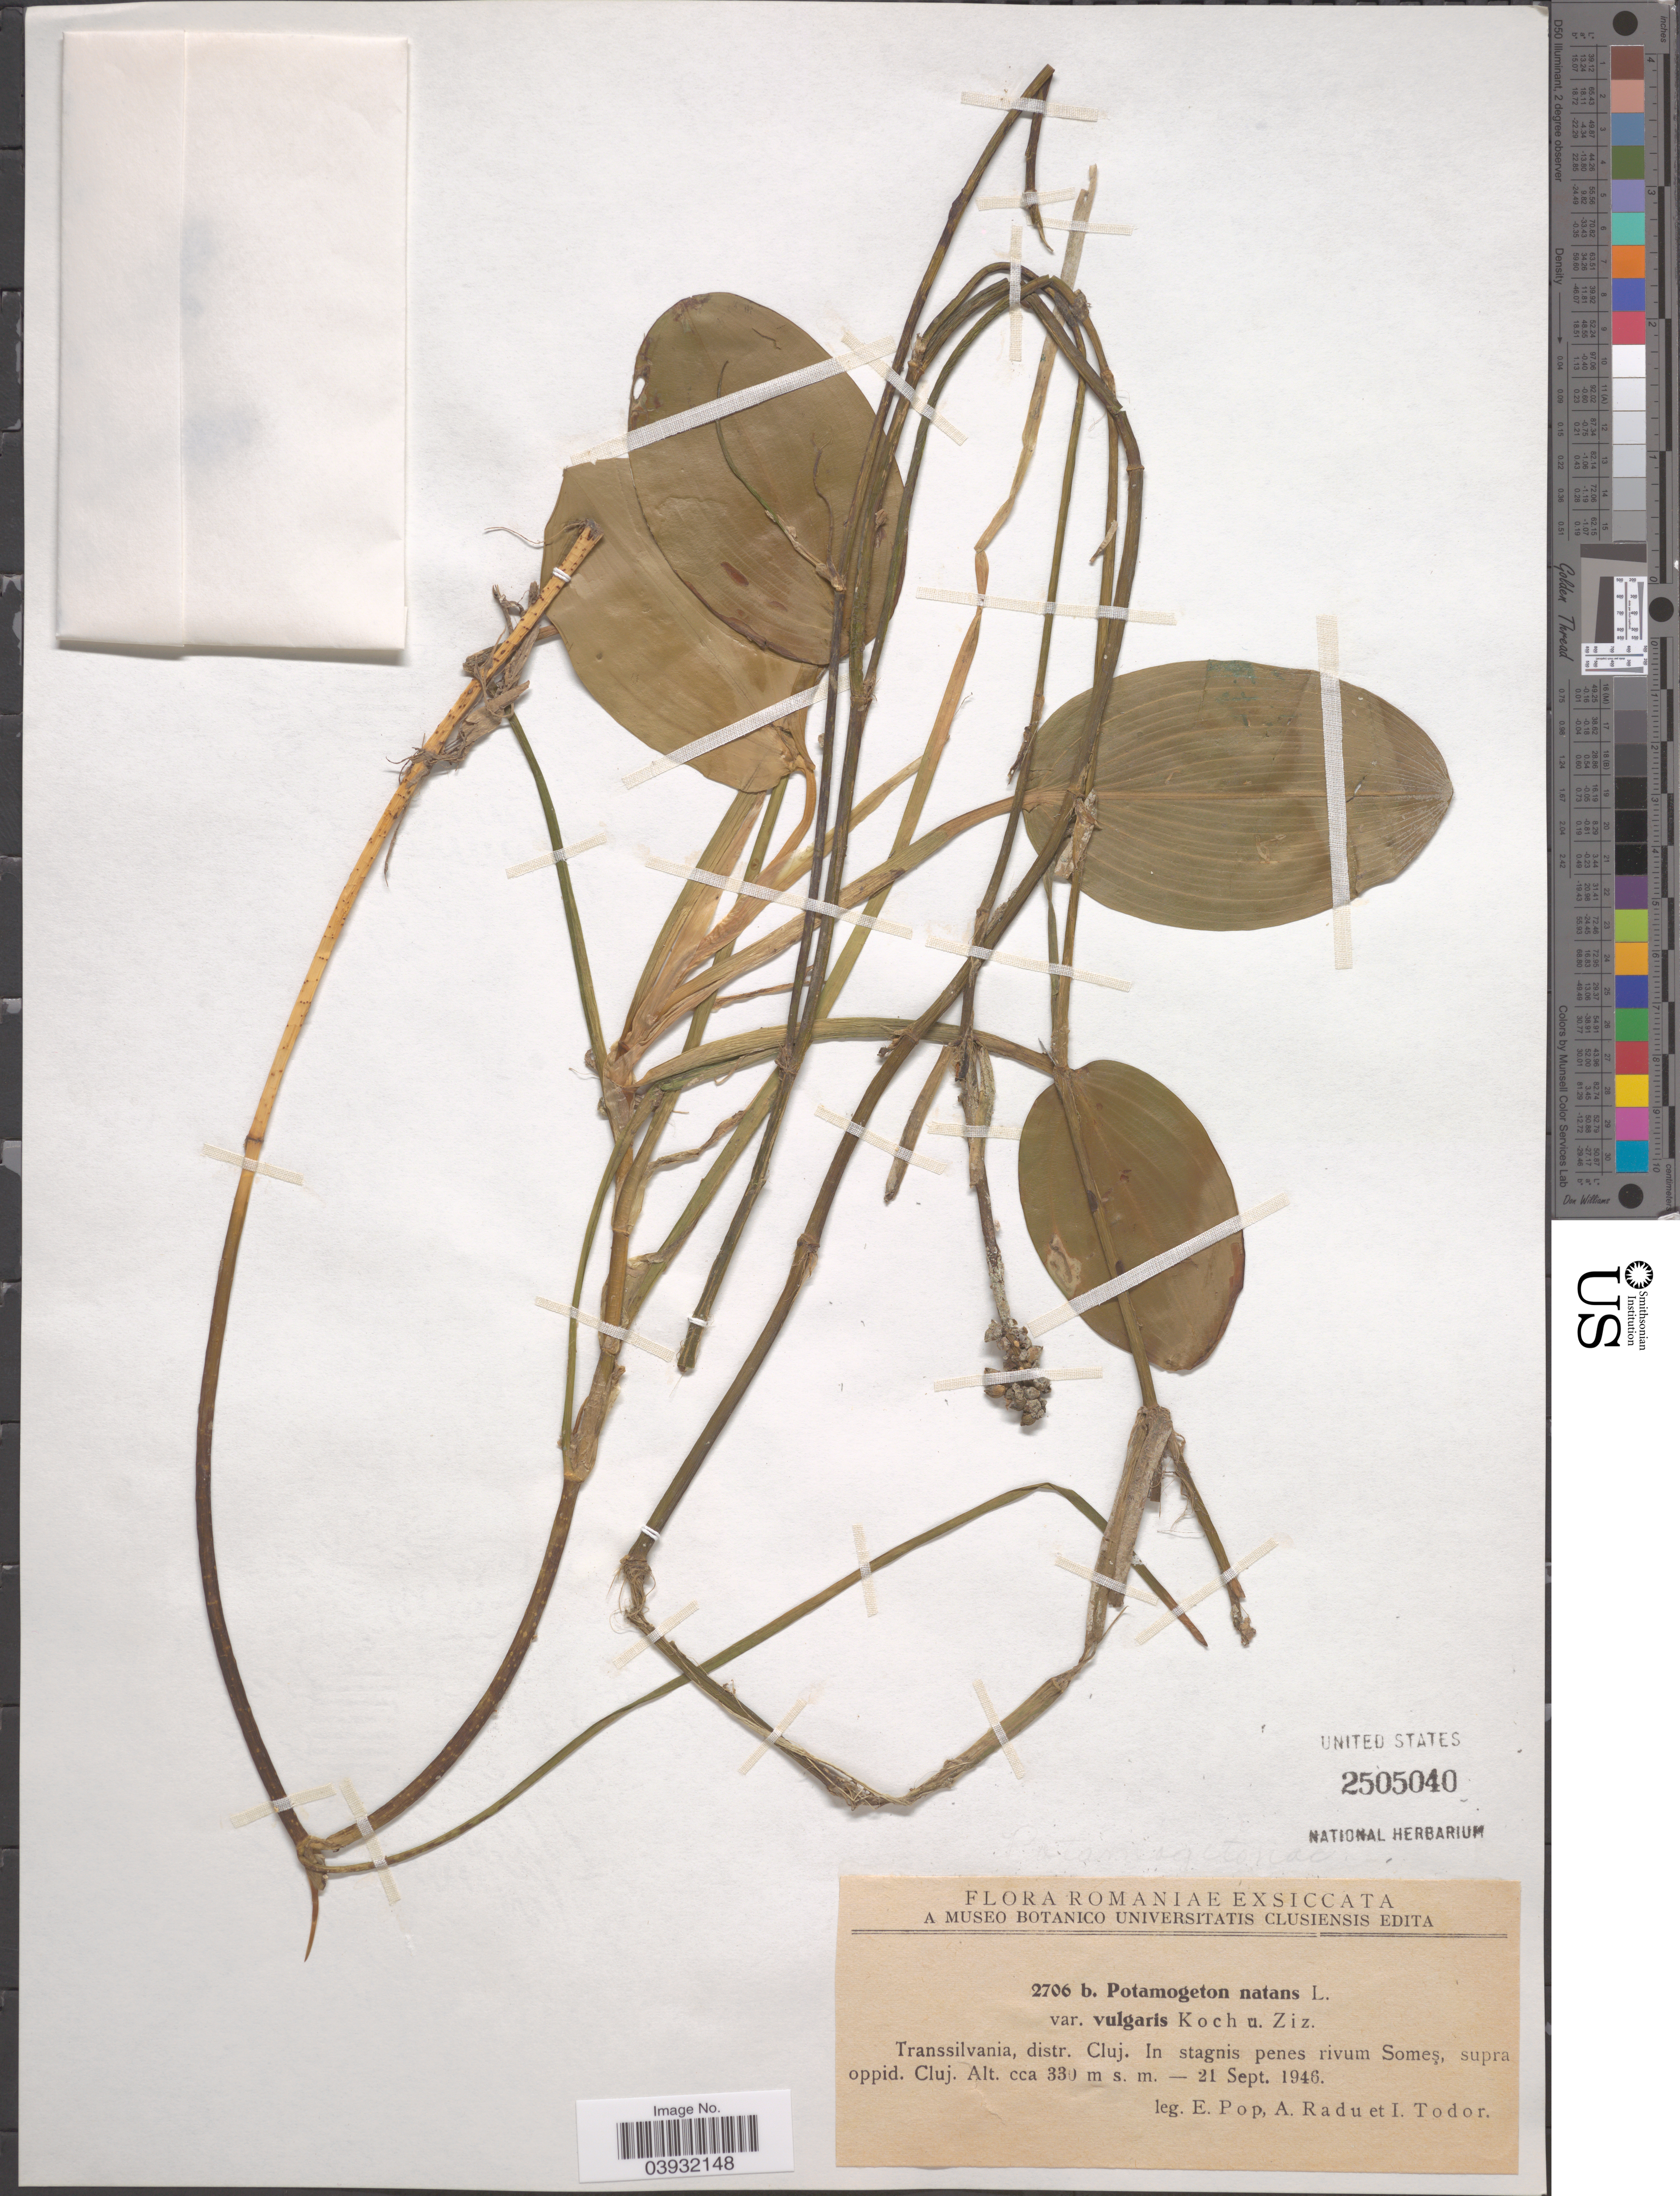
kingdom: Plantae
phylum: Tracheophyta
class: Liliopsida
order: Alismatales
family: Potamogetonaceae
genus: Potamogeton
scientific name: Potamogeton natans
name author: L.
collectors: E. Pop, A. Radu & I. Todor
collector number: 2706b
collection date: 1946-09-21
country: Romania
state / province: Cluj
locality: Transsilvania, distr. Cluj. In stagnis penes rivum Someş, supra oppid. Cluj.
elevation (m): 330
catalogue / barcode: US 2505040